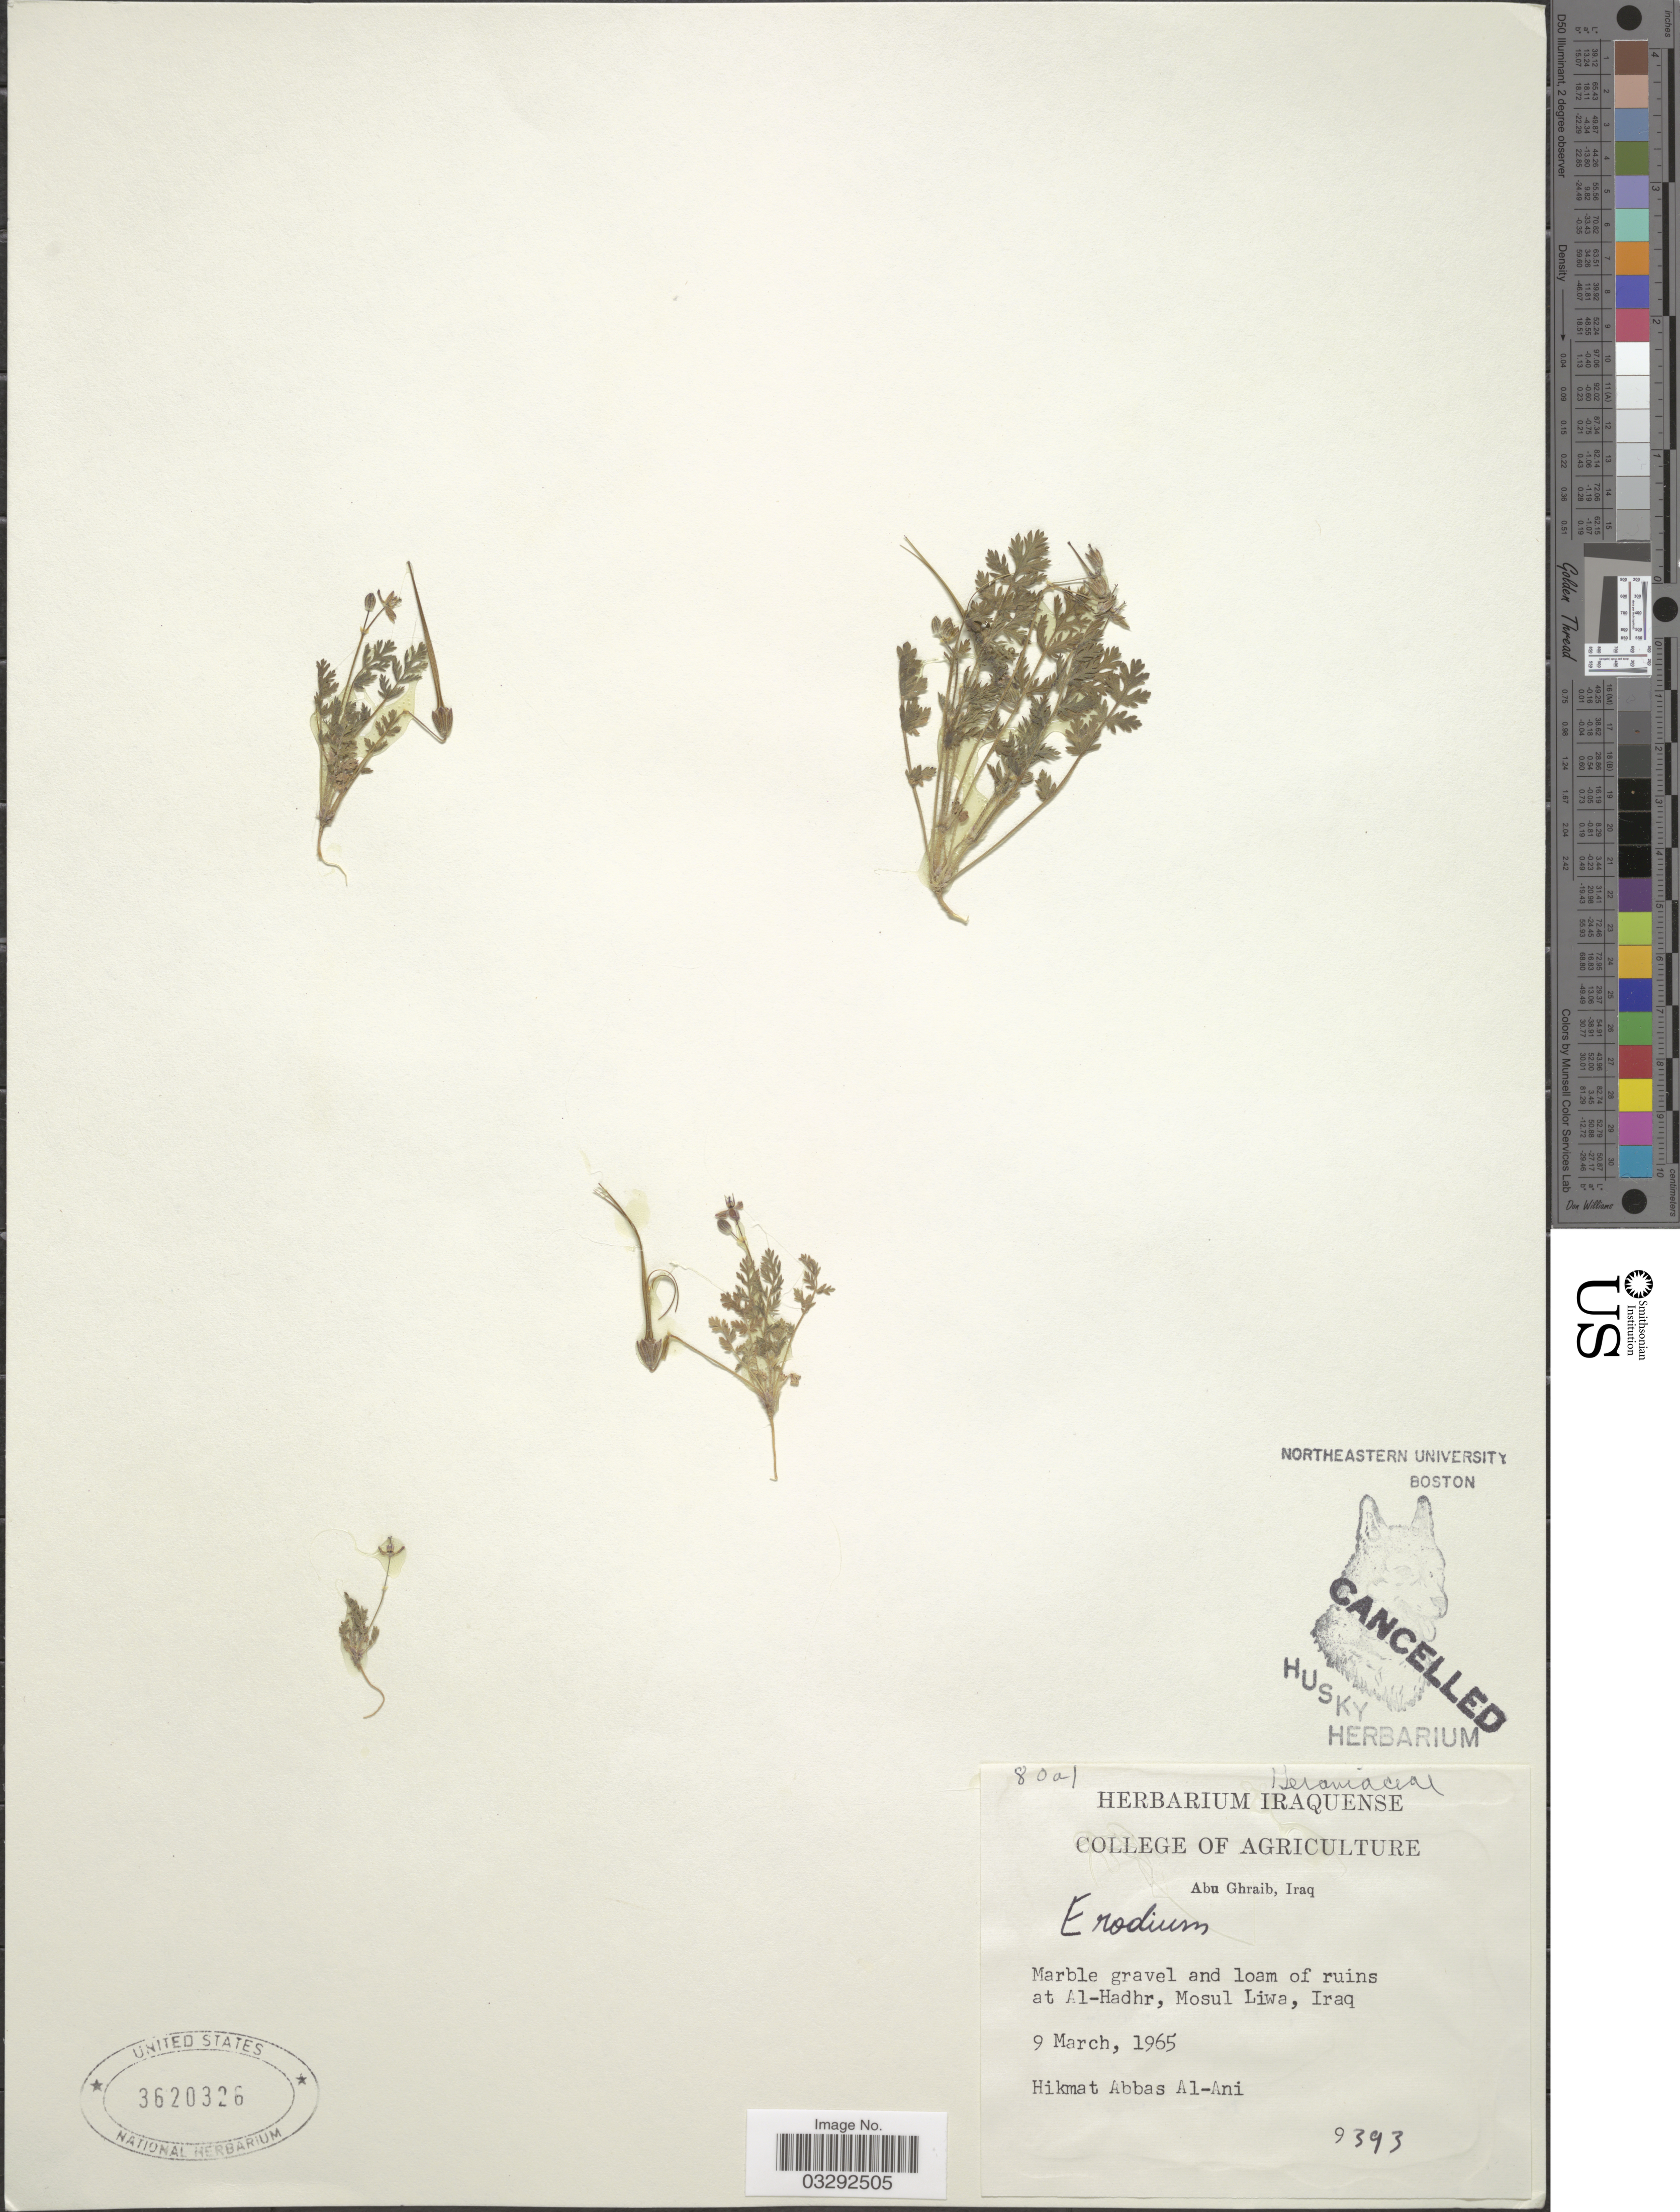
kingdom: Plantae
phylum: Tracheophyta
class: Magnoliopsida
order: Geraniales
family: Geraniaceae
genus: Erodium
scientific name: Erodium sp.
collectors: H. Al-Ani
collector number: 9393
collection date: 1965-03-09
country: Iraq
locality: Abu Ghraib. At Al-Hadhr, Mosul Liwa.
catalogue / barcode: US 3620326